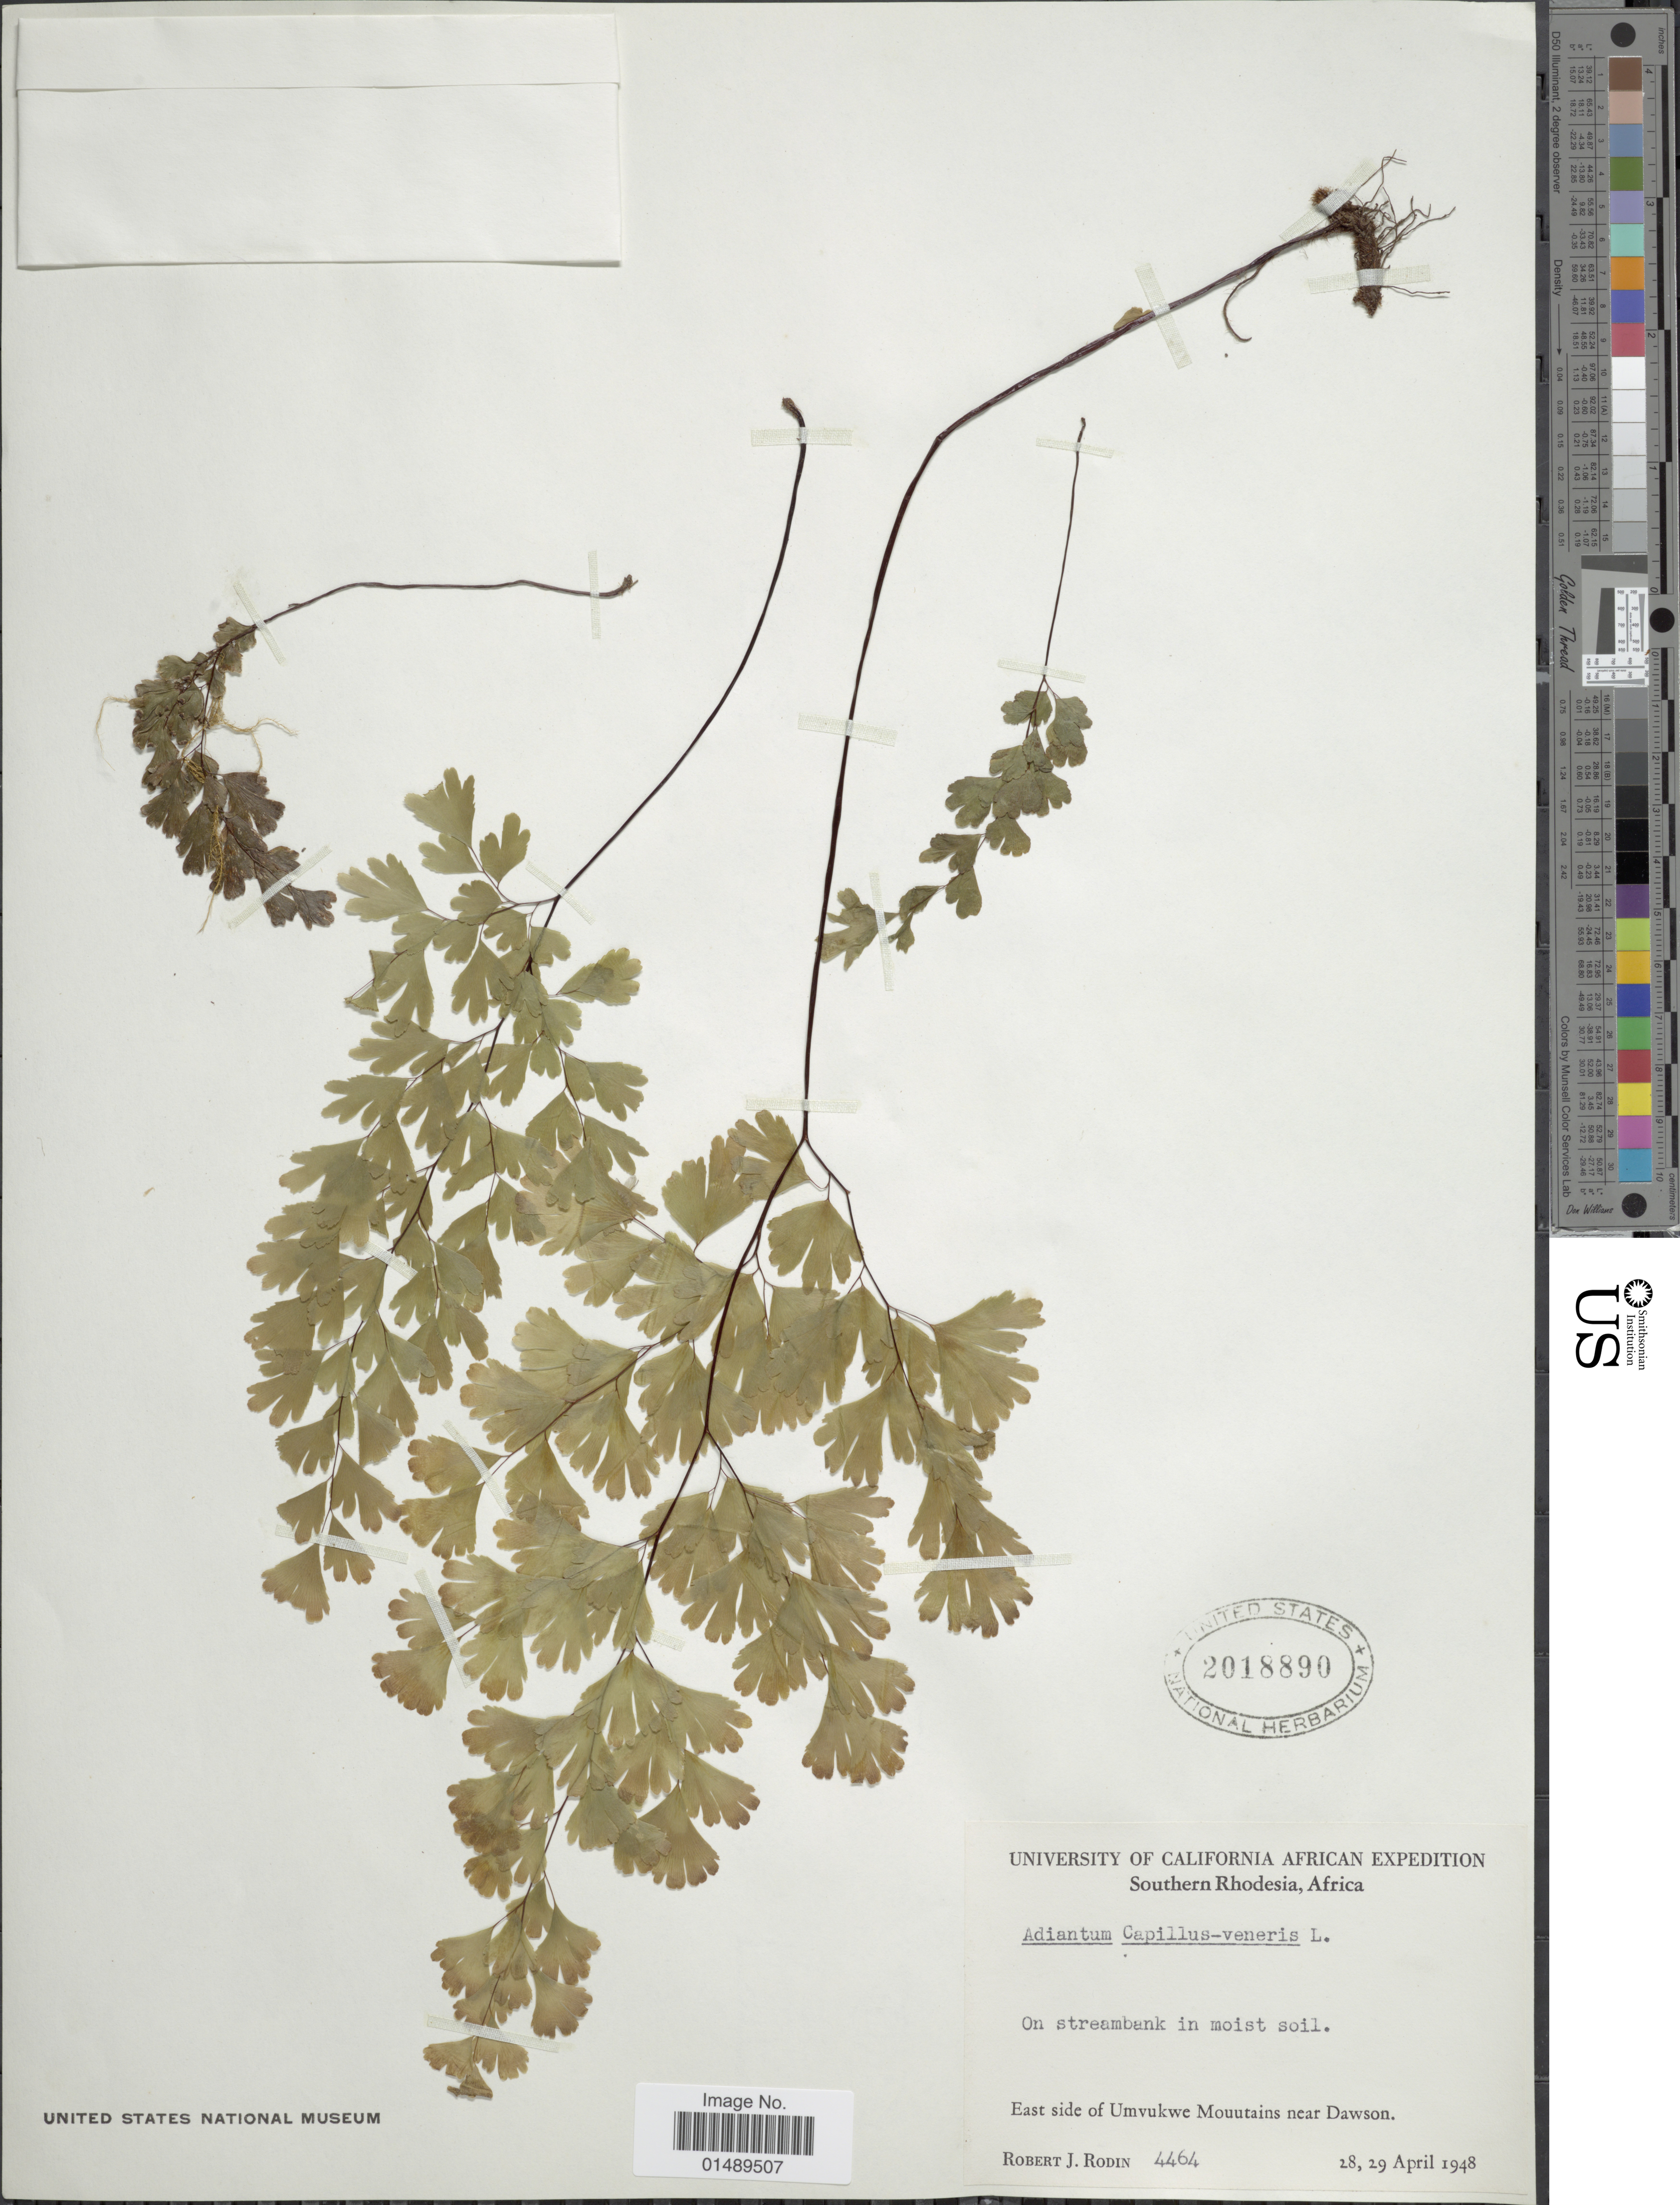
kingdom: Plantae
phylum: Tracheophyta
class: Polypodiopsida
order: Polypodiales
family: Pteridaceae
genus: Adiantum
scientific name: Adiantum capillus-veneris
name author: L.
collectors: R. J. Rodin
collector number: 4464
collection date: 1948-04-28/1948-04-29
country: Zimbabwe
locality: Southern Rhodesia, East side of Umvukwe Mountains near Dawson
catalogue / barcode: US 2018890